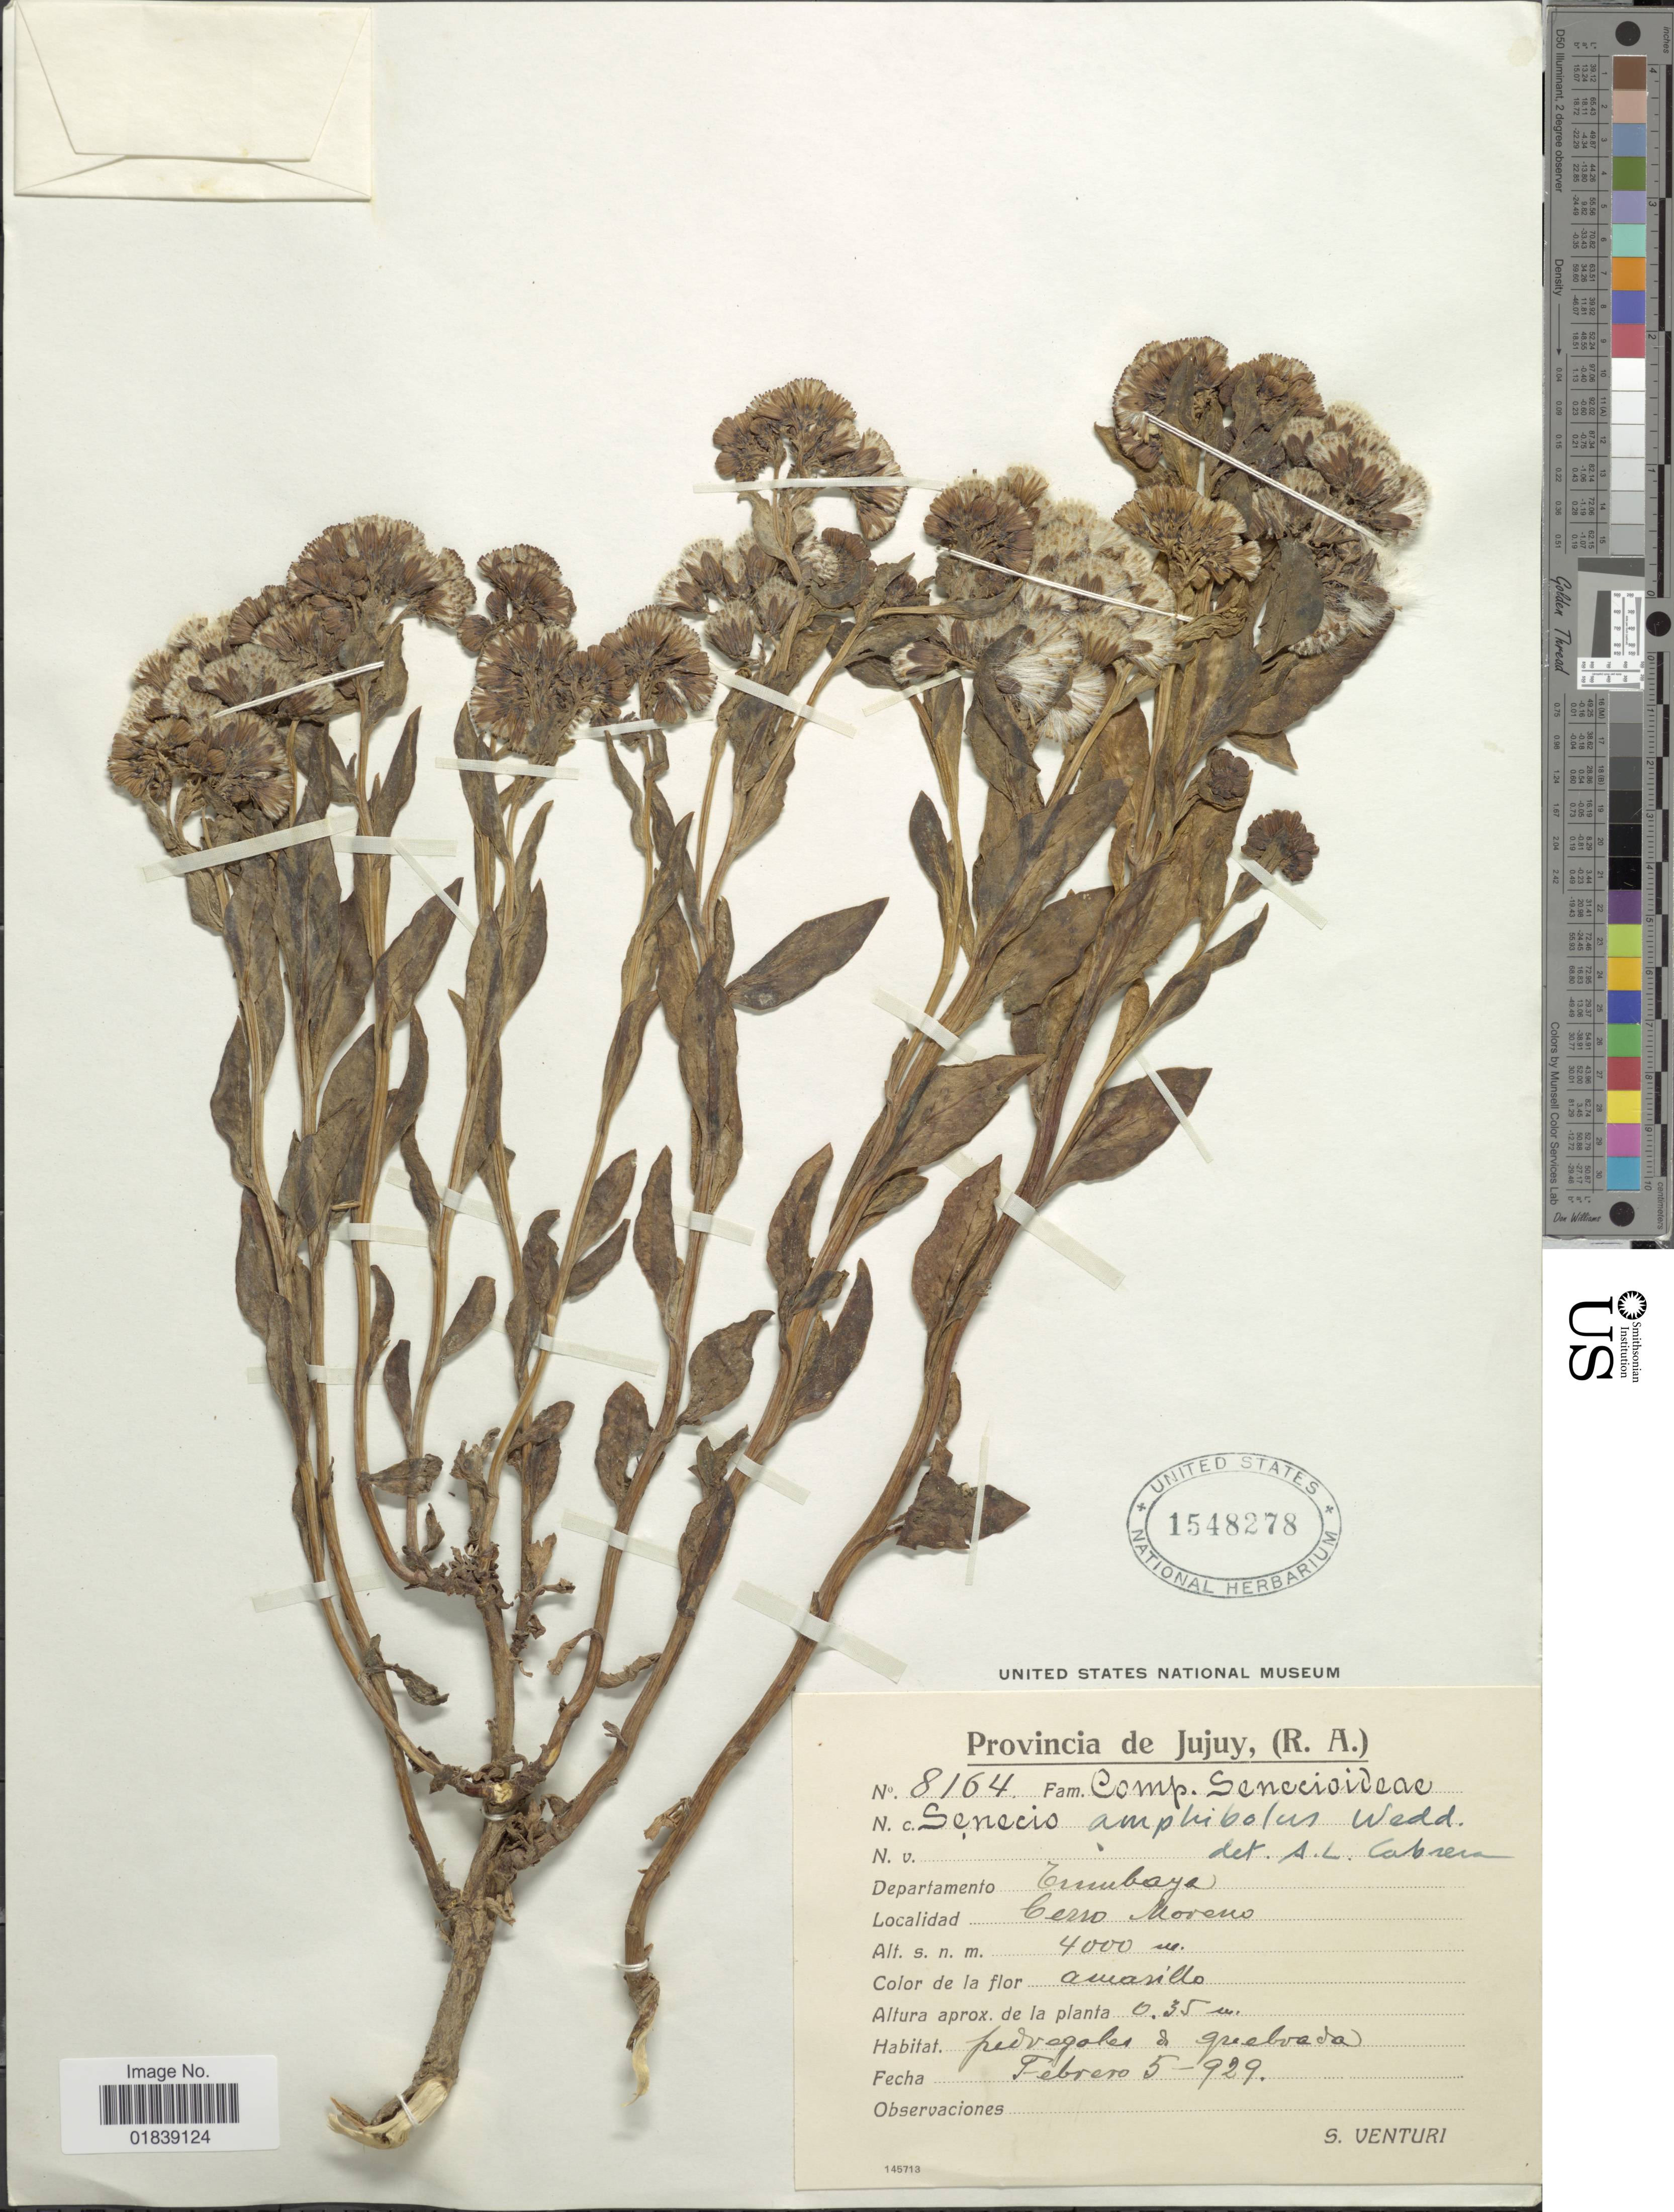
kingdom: Plantae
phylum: Tracheophyta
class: Magnoliopsida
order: Asterales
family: Asteraceae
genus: Senecio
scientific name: Senecio kolenatianus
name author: C.A. Mey.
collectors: S. Venturi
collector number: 8164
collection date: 1929-02-05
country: Argentina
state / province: Jujuy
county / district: Tumbaya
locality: Cerro Moreno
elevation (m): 4000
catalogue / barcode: US 1548278